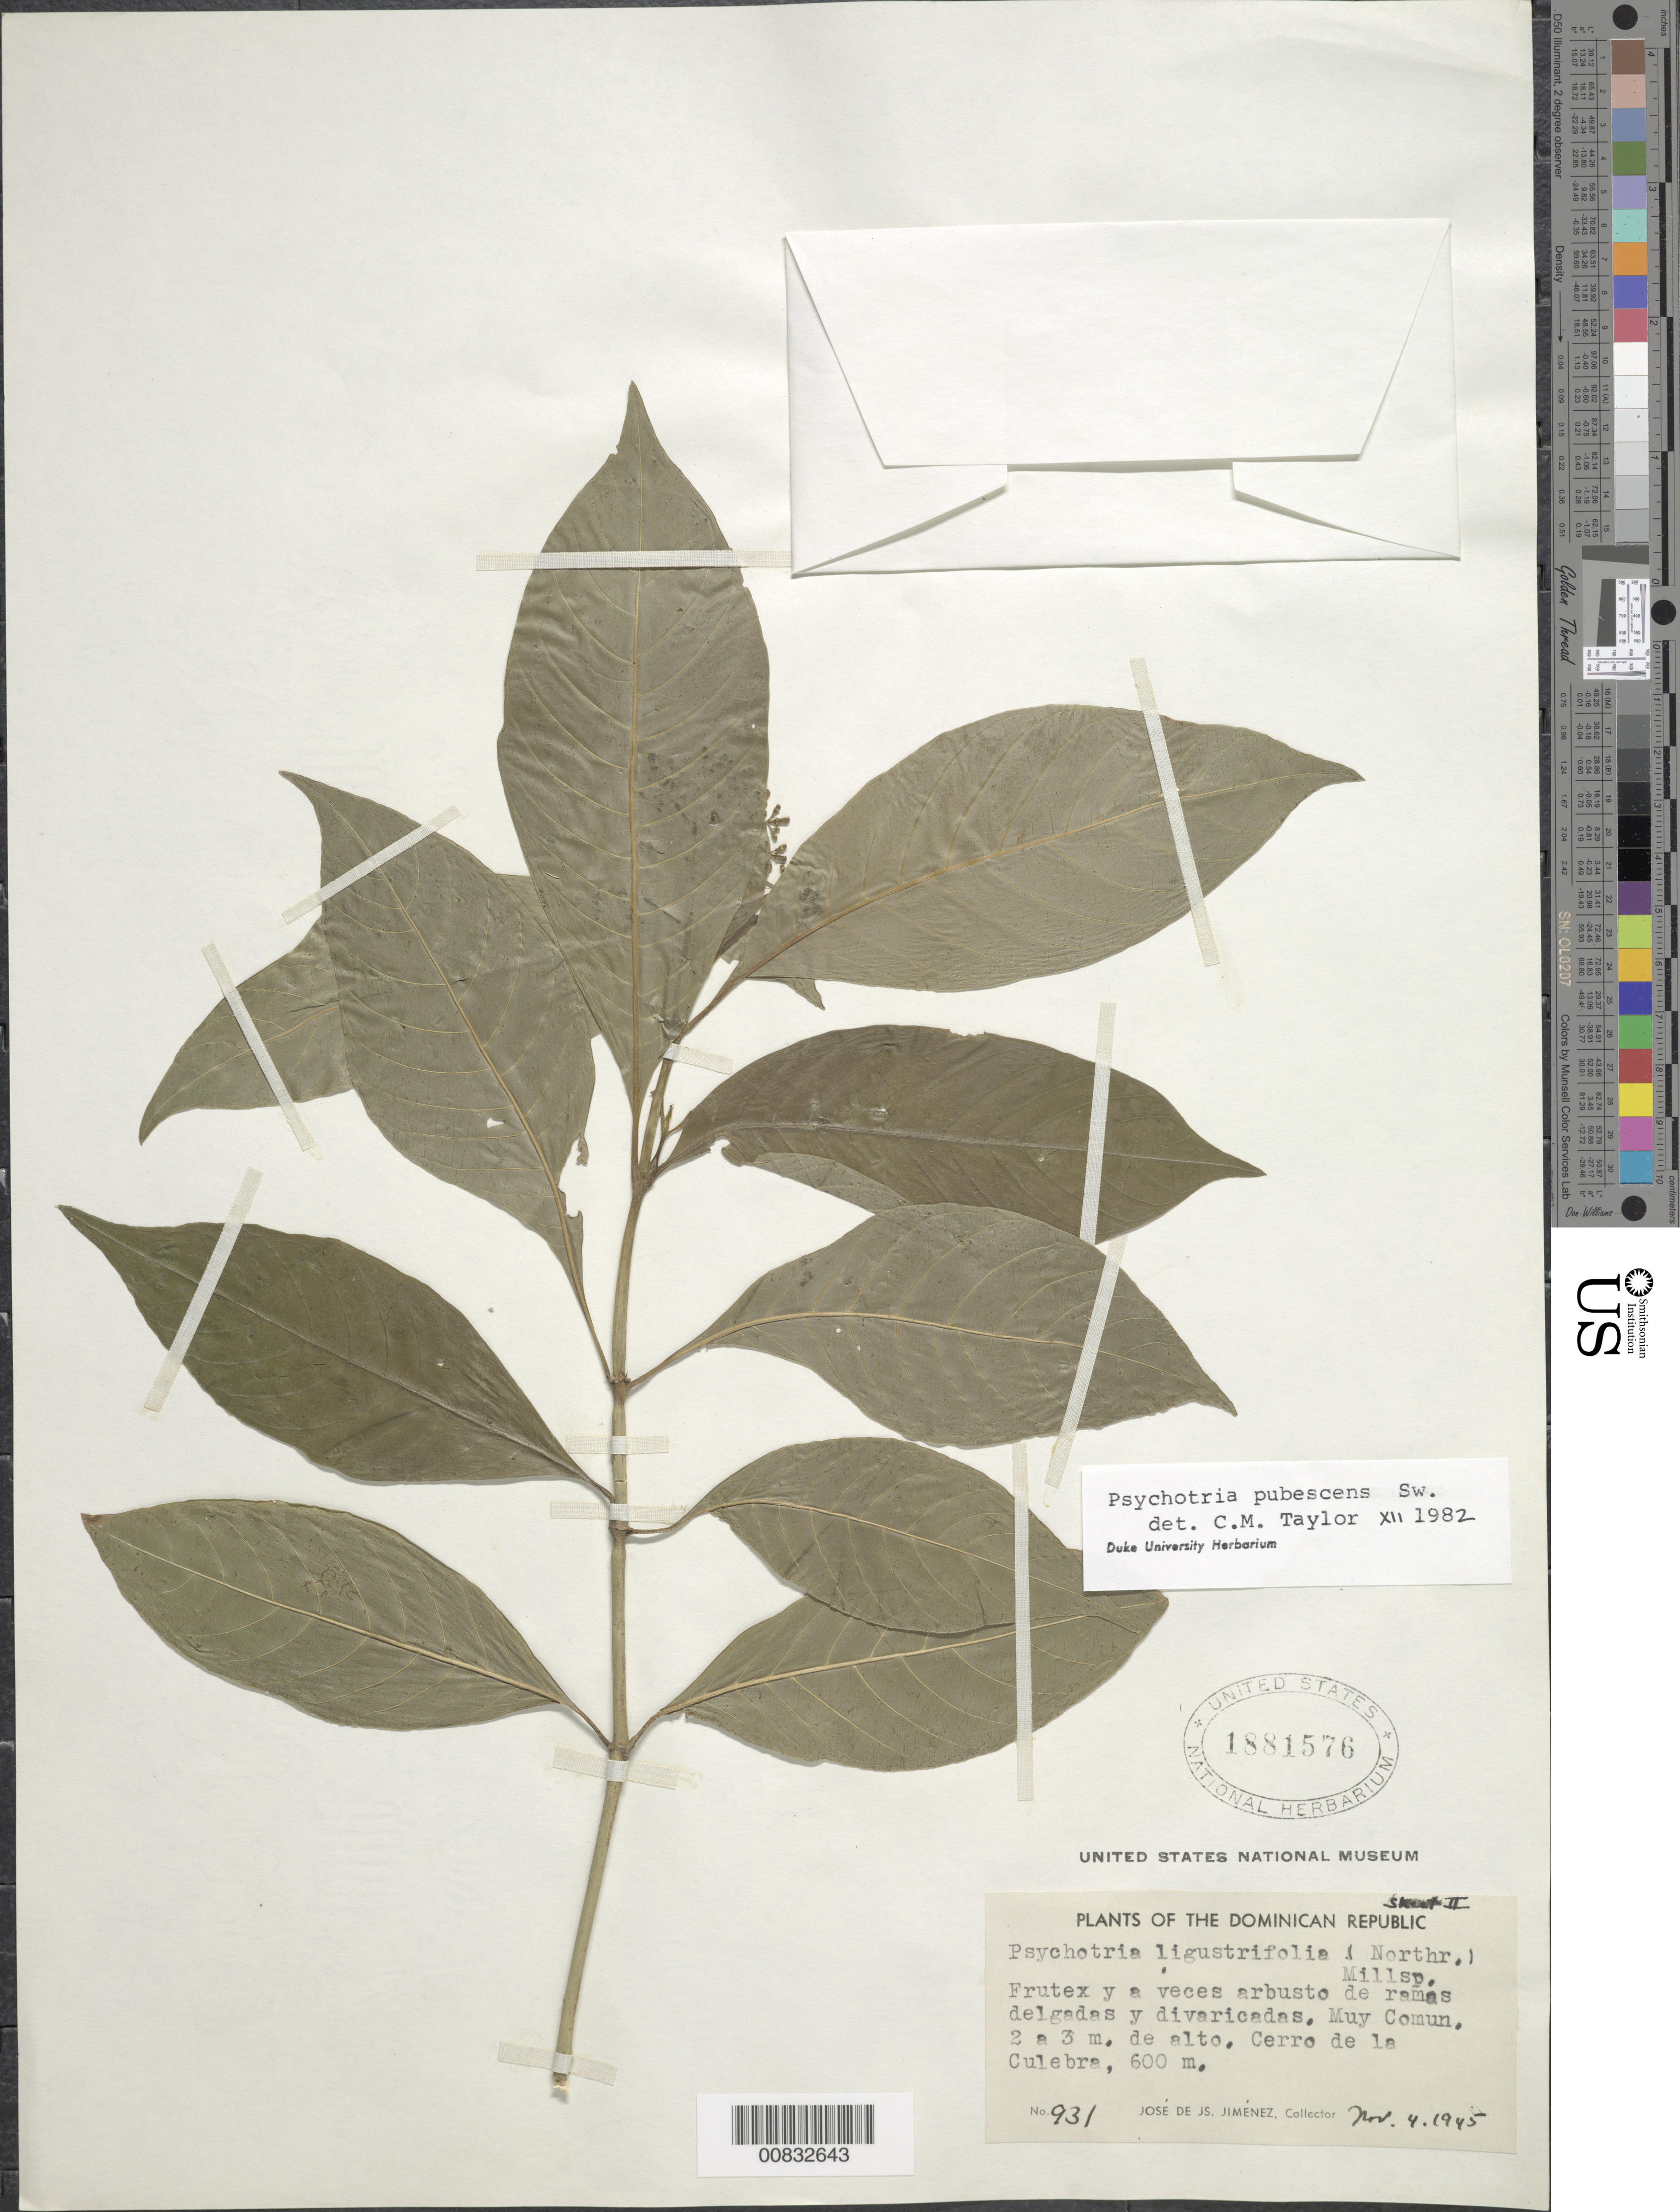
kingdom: Plantae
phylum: Tracheophyta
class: Magnoliopsida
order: Gentianales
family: Rubiaceae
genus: Psychotria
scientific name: Psychotria pubescens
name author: Sw.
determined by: Taylor, Charlotte M.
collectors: J. J. Jiménez Almonte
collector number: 931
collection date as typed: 04 Nov 1945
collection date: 1945-11-04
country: Dominican Republic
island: Hispaniola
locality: Cerro de la Culebra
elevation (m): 600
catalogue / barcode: US 1881576